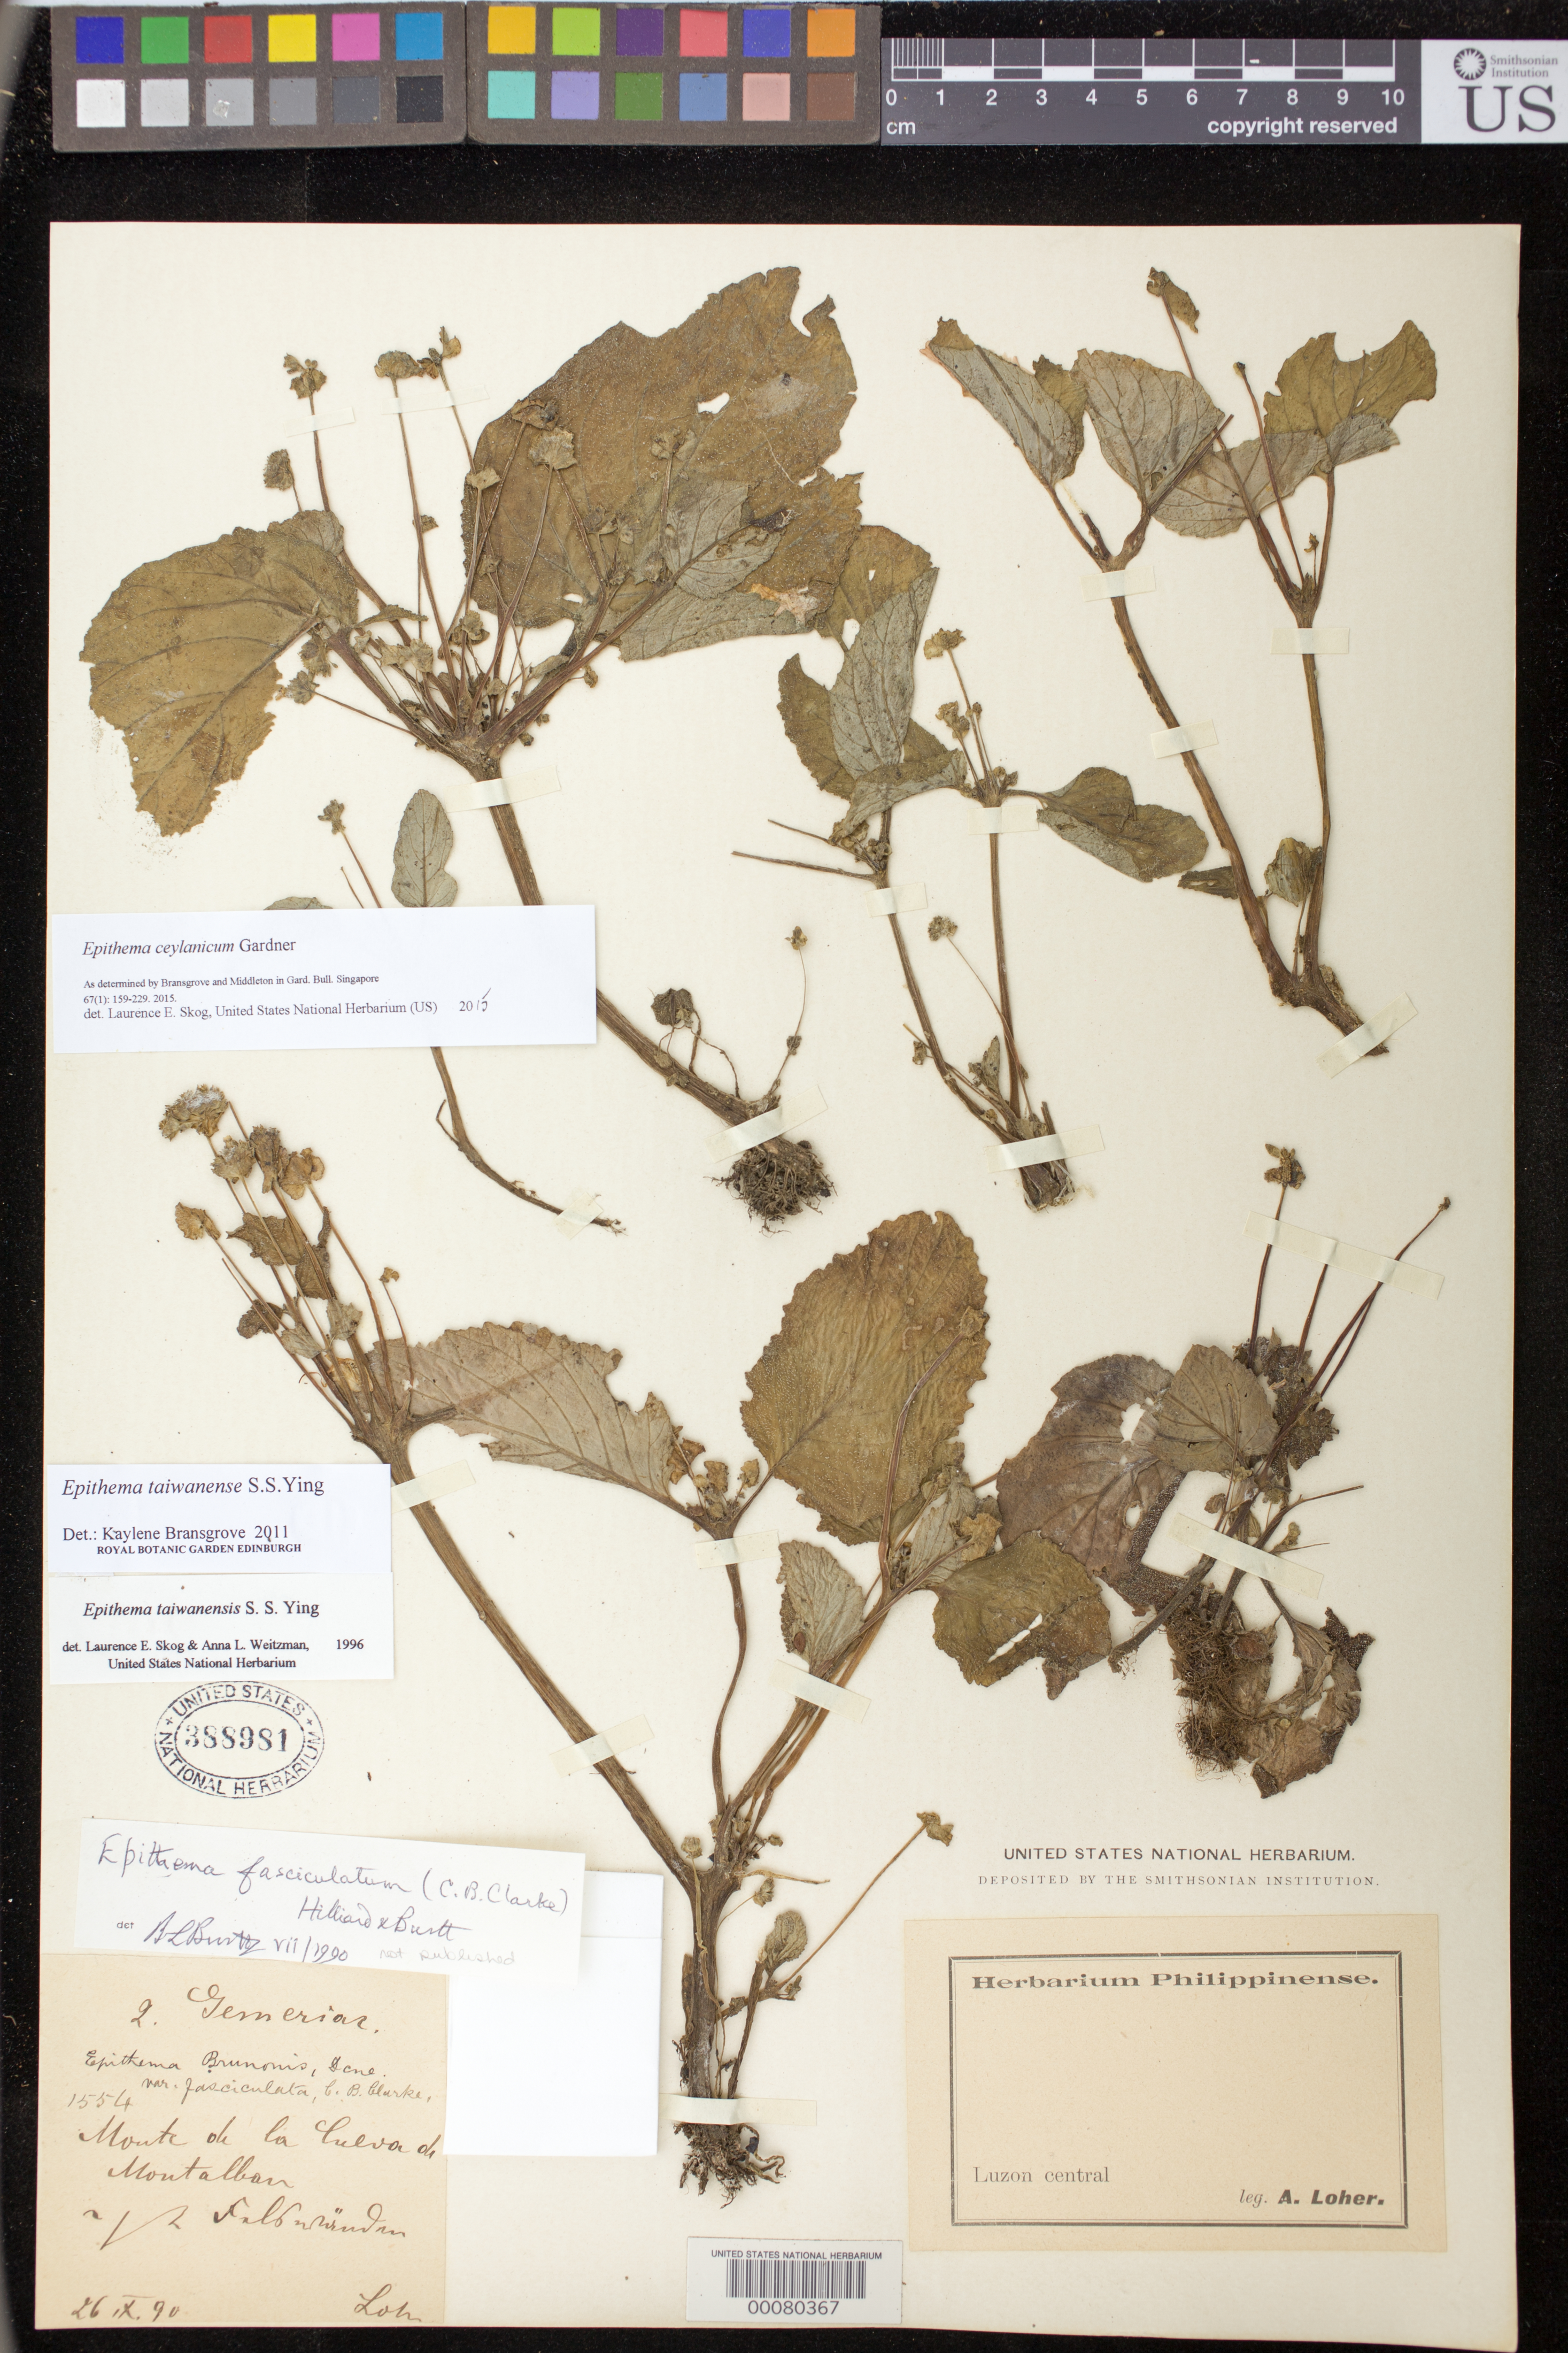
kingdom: Plantae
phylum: Tracheophyta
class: Magnoliopsida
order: Lamiales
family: Gesneriaceae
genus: Epithema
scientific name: Epithema ceylanicum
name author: Wight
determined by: Skog, Laurence E.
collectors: A. Loher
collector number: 1554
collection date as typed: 26 Sep 1890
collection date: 1890-09-26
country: Philippines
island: Luzon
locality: Rizal, Montalban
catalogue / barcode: US 388981